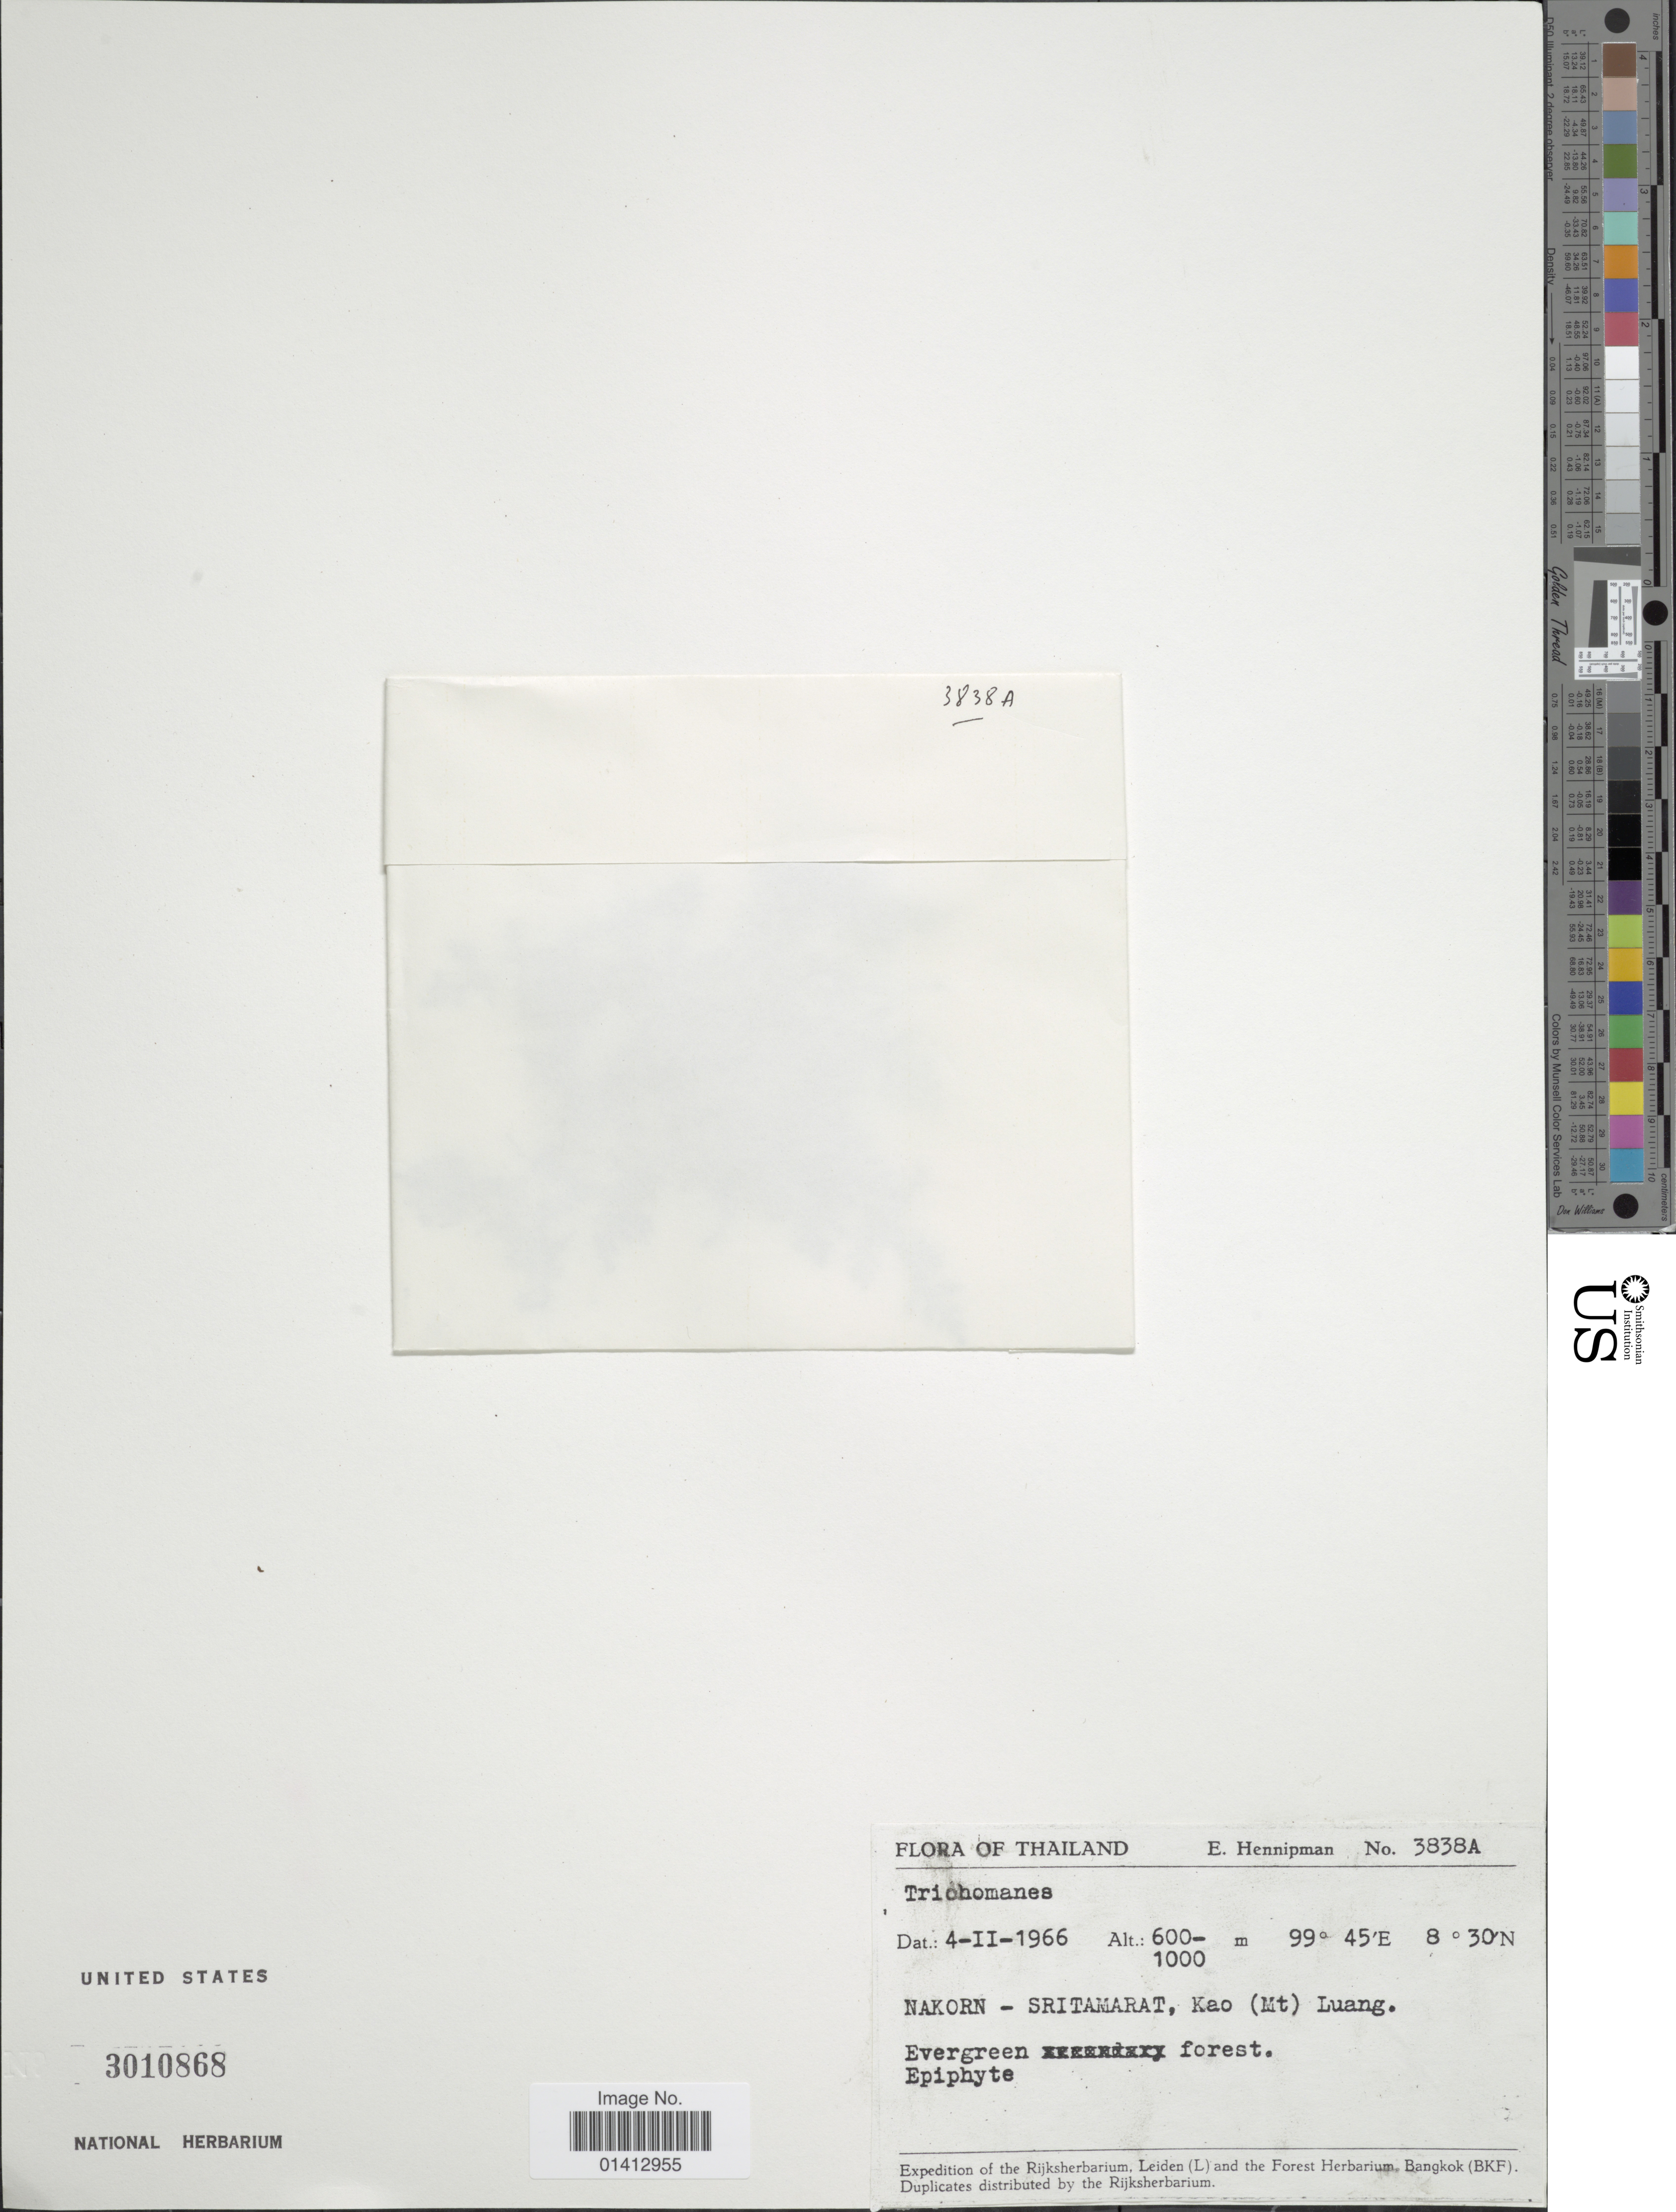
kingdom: Plantae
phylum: Tracheophyta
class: Polypodiopsida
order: Hymenophyllales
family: Hymenophyllaceae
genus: Crepidomanes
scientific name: Crepidomanes sp.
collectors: E. Hennipman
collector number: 3838A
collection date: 1966-02-04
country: Thailand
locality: Nakorn - Sritamarat, Kao (Mt) Luang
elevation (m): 600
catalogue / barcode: US 3010868